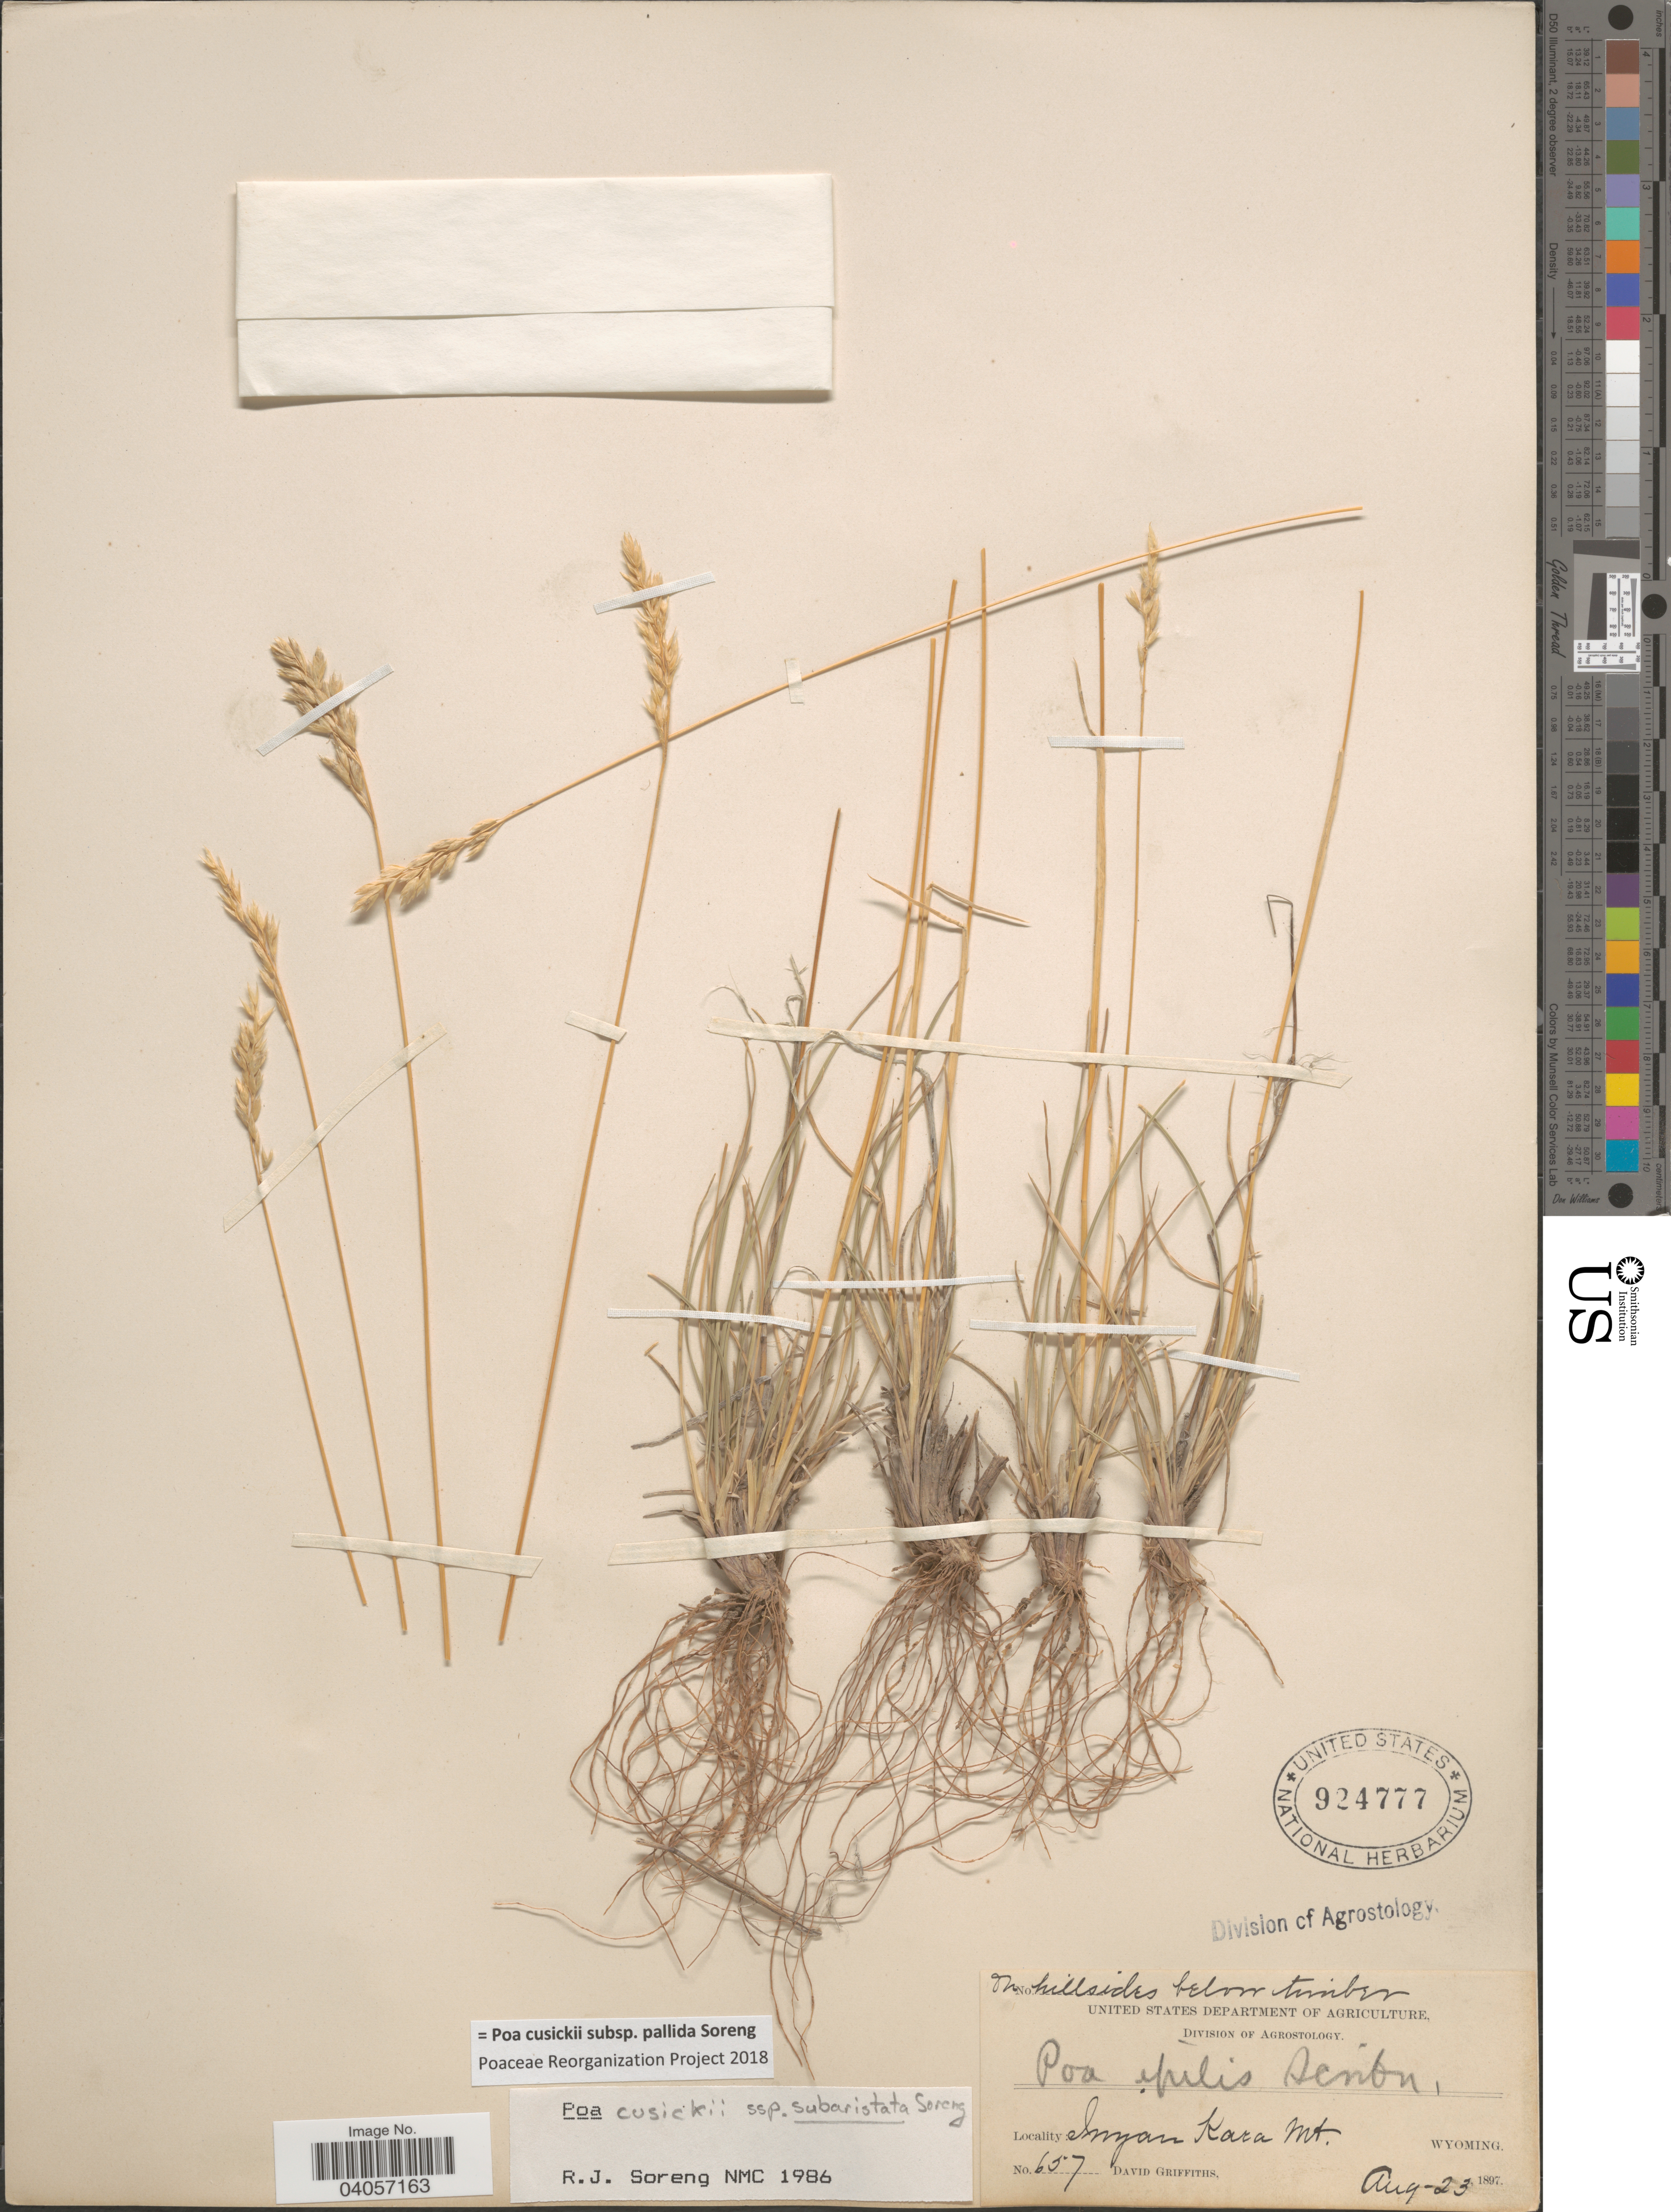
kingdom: Plantae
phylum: Tracheophyta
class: Liliopsida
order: Poales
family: Poaceae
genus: Poa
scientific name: Poa cusickii subsp. pallida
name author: Soreng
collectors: D. Griffiths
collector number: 657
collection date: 1897-08-23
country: United States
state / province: Wyoming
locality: Inyan Kara Mt.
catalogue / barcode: US 924777